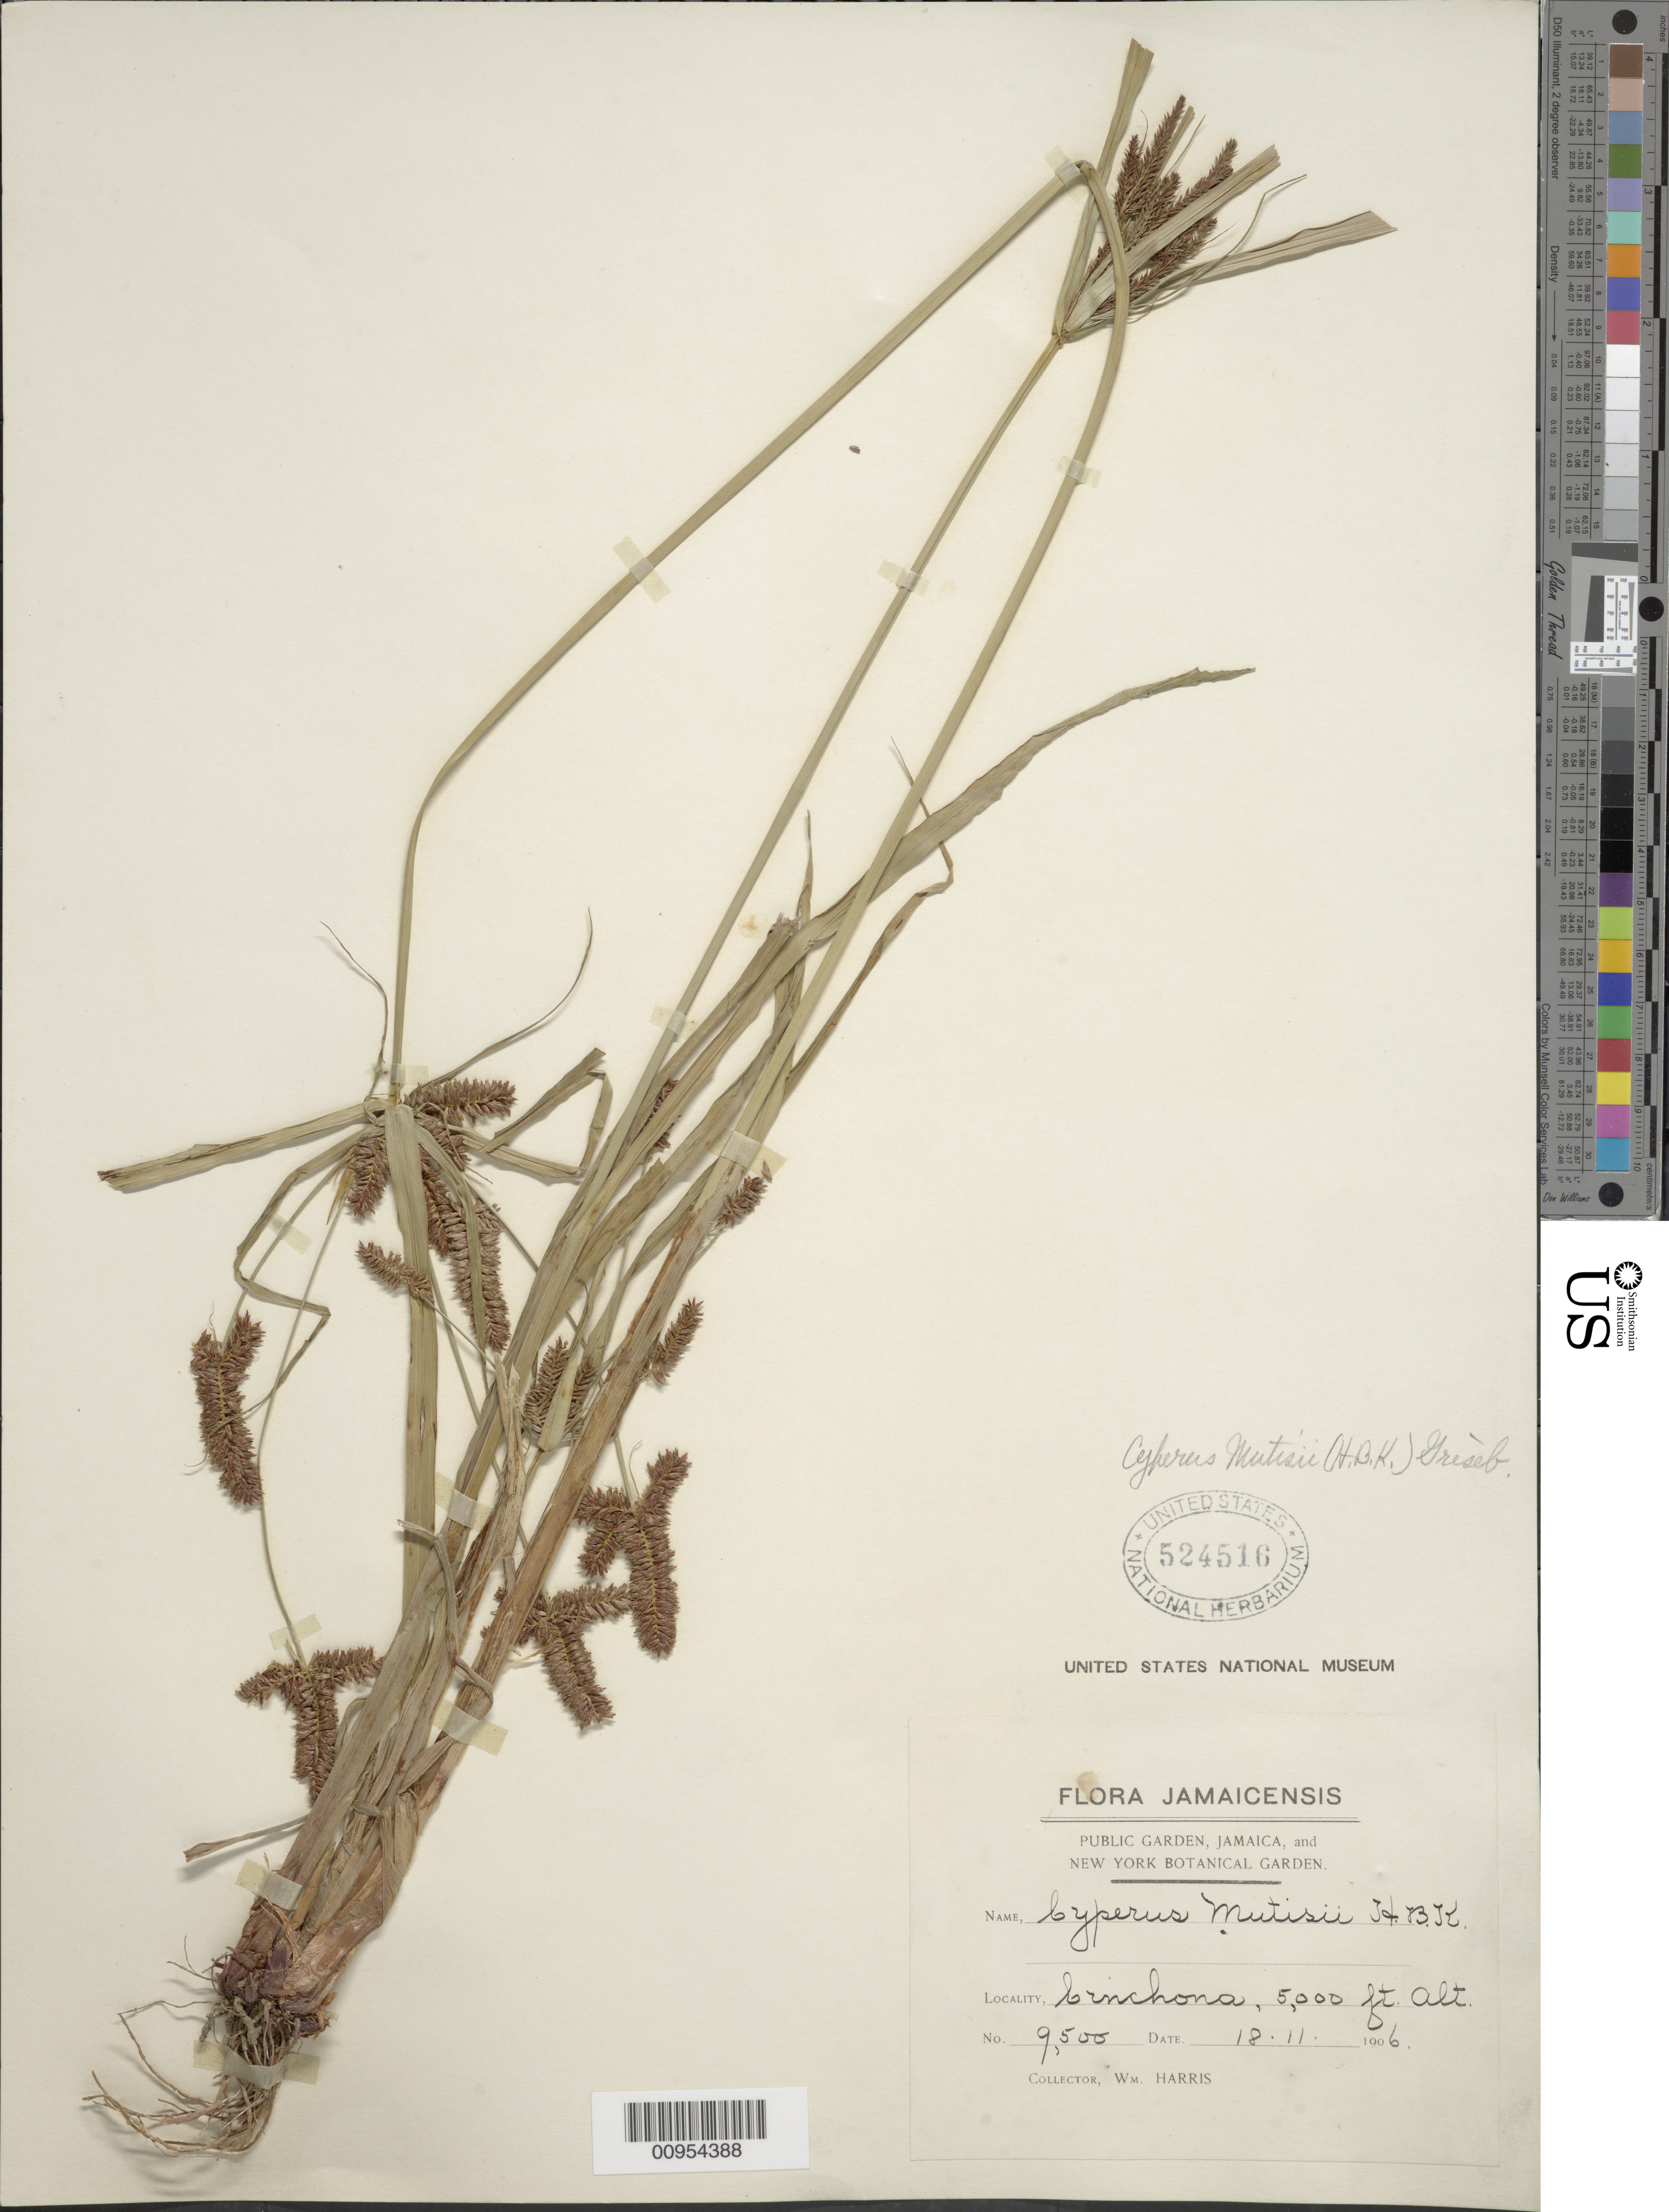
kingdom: Plantae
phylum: Tracheophyta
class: Liliopsida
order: Poales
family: Cyperaceae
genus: Cyperus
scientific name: Cyperus mutisii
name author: (Kunth) Andersson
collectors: W. H. Harris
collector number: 9500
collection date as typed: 18 Nov 1906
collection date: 1906-11-18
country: Jamaica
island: Jamaica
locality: Cinchona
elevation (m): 2896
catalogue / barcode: US 524516